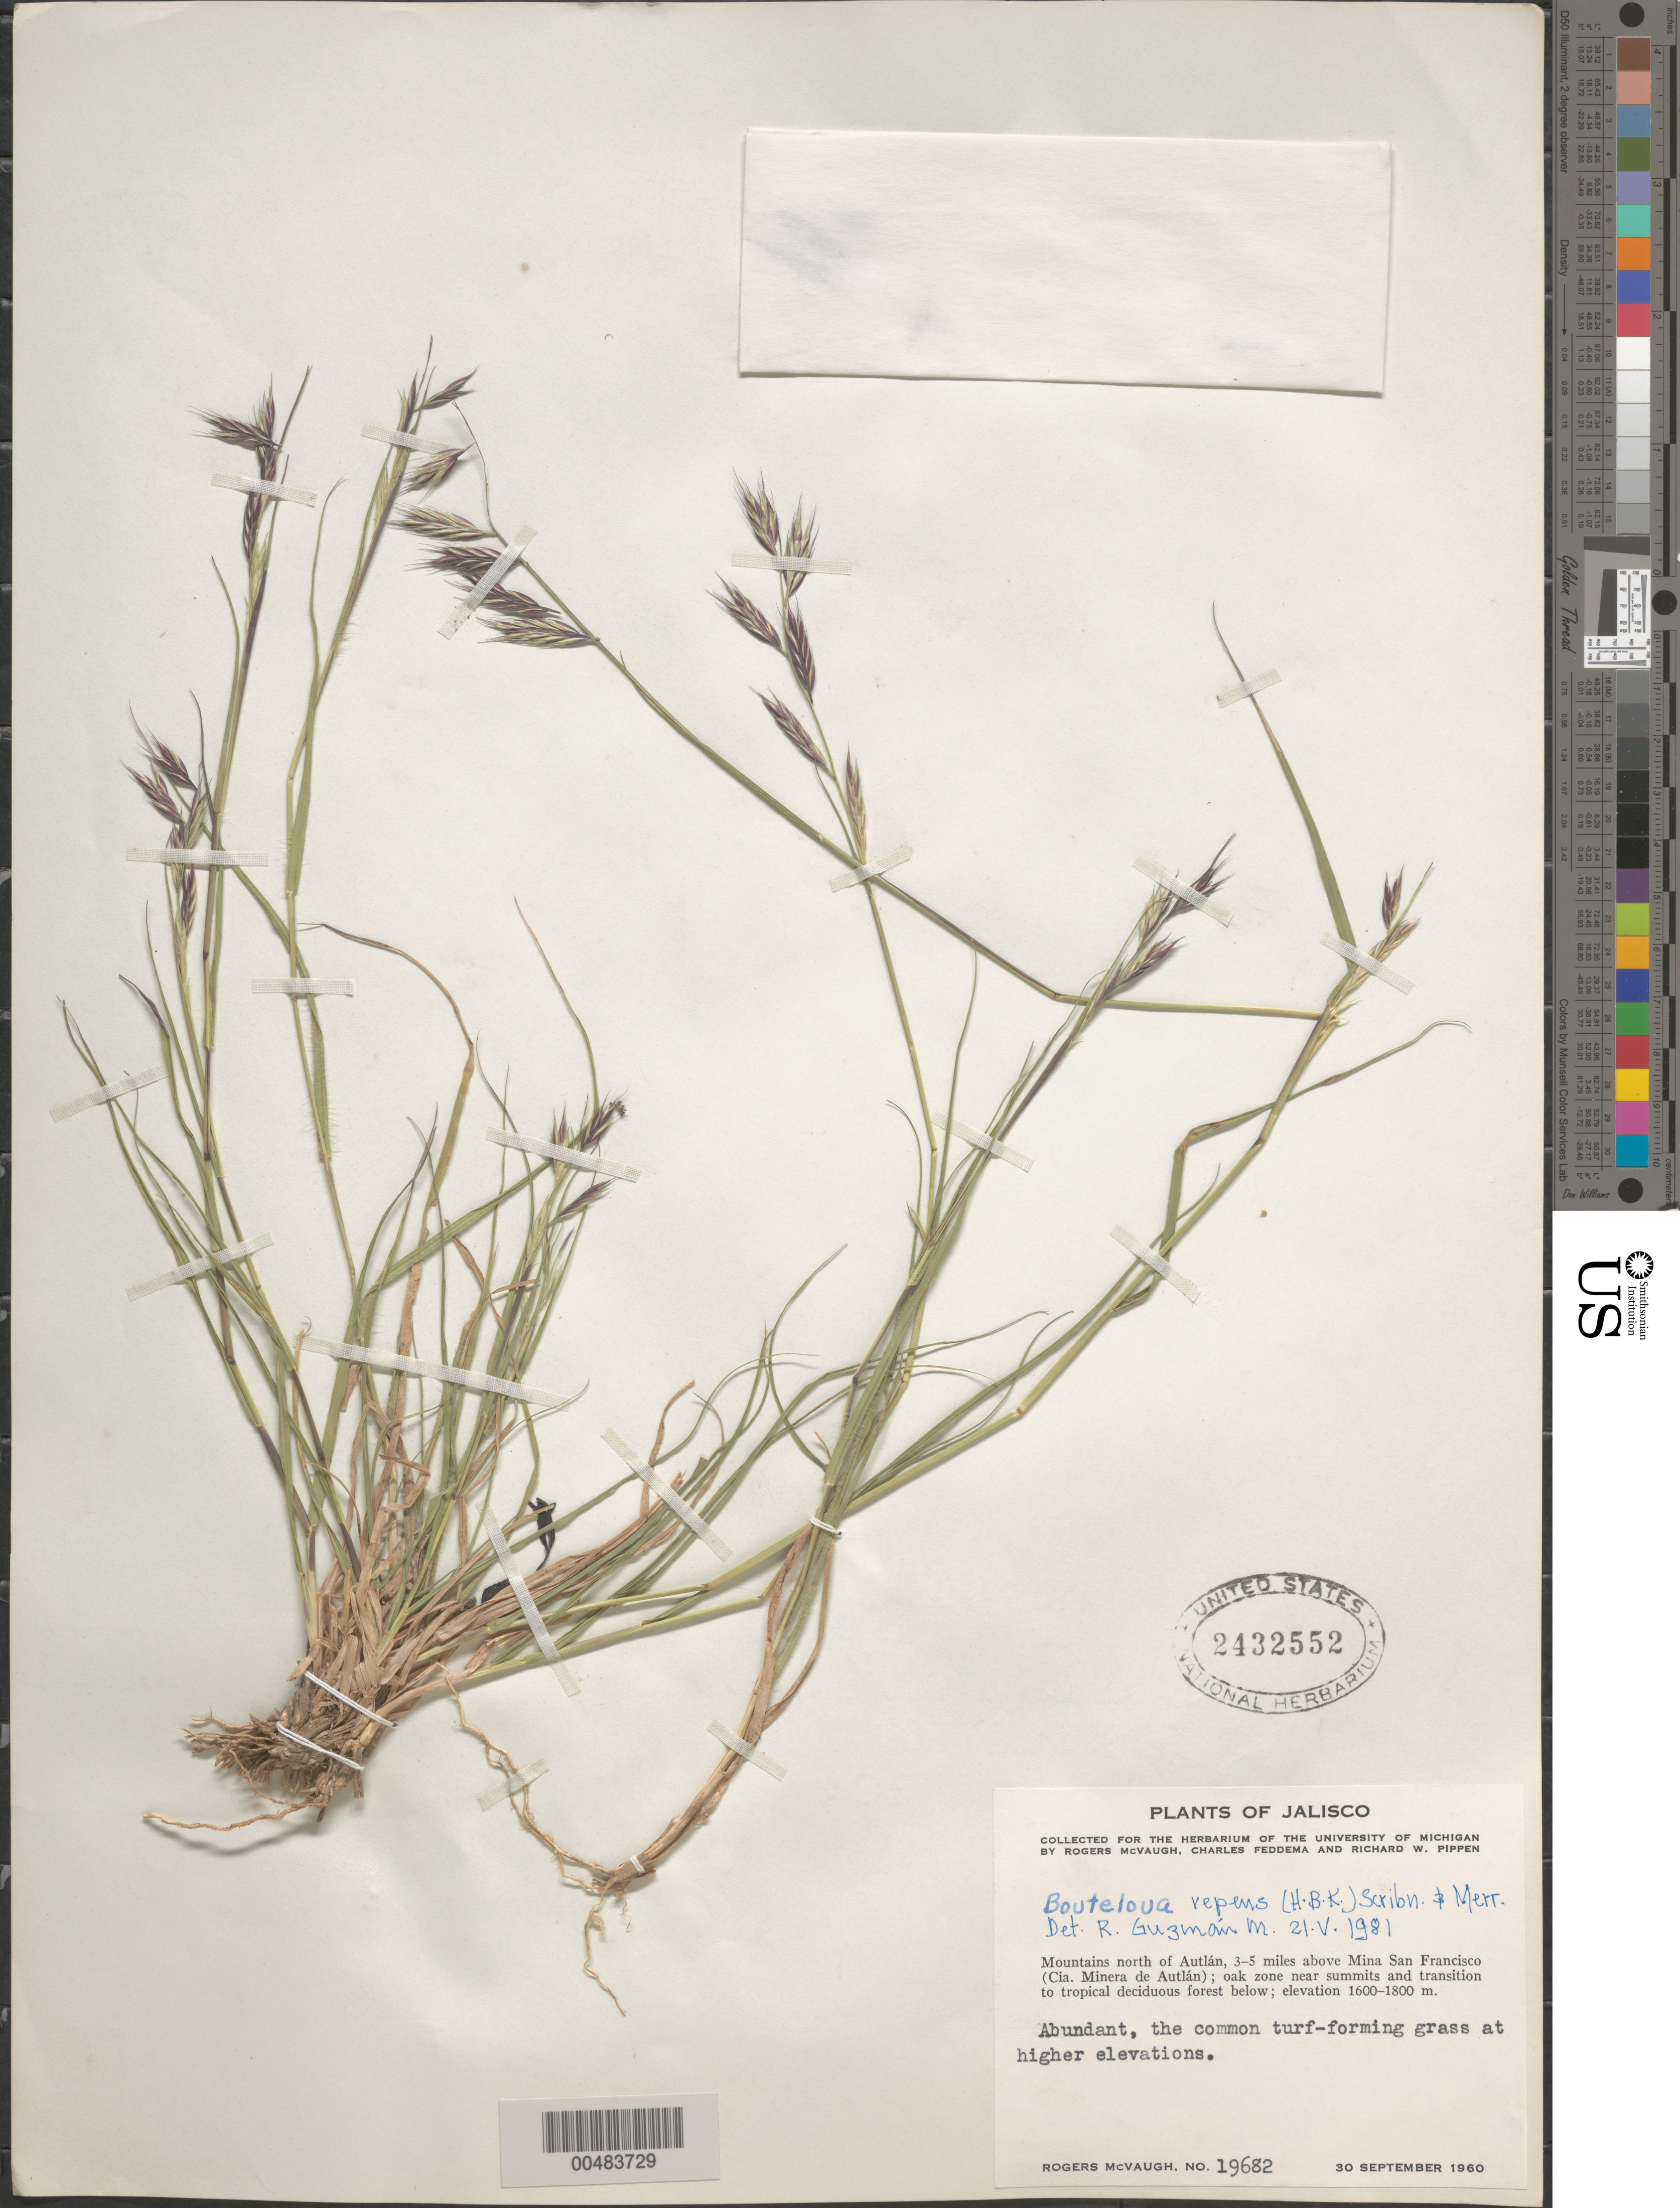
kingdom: Plantae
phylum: Tracheophyta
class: Liliopsida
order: Poales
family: Poaceae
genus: Bouteloua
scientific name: Bouteloua repens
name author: (Kunth) Scribn. & Merr.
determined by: Guzman-M., R.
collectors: R. McVaugh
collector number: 19682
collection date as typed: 30 Sep 1960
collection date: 1960-09-30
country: Mexico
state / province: Jalisco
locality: Mtns N of Autlán, 3-5 mi above Mina San Francisco (Cia. Minera de Autlán)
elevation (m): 1600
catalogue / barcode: US 2432552